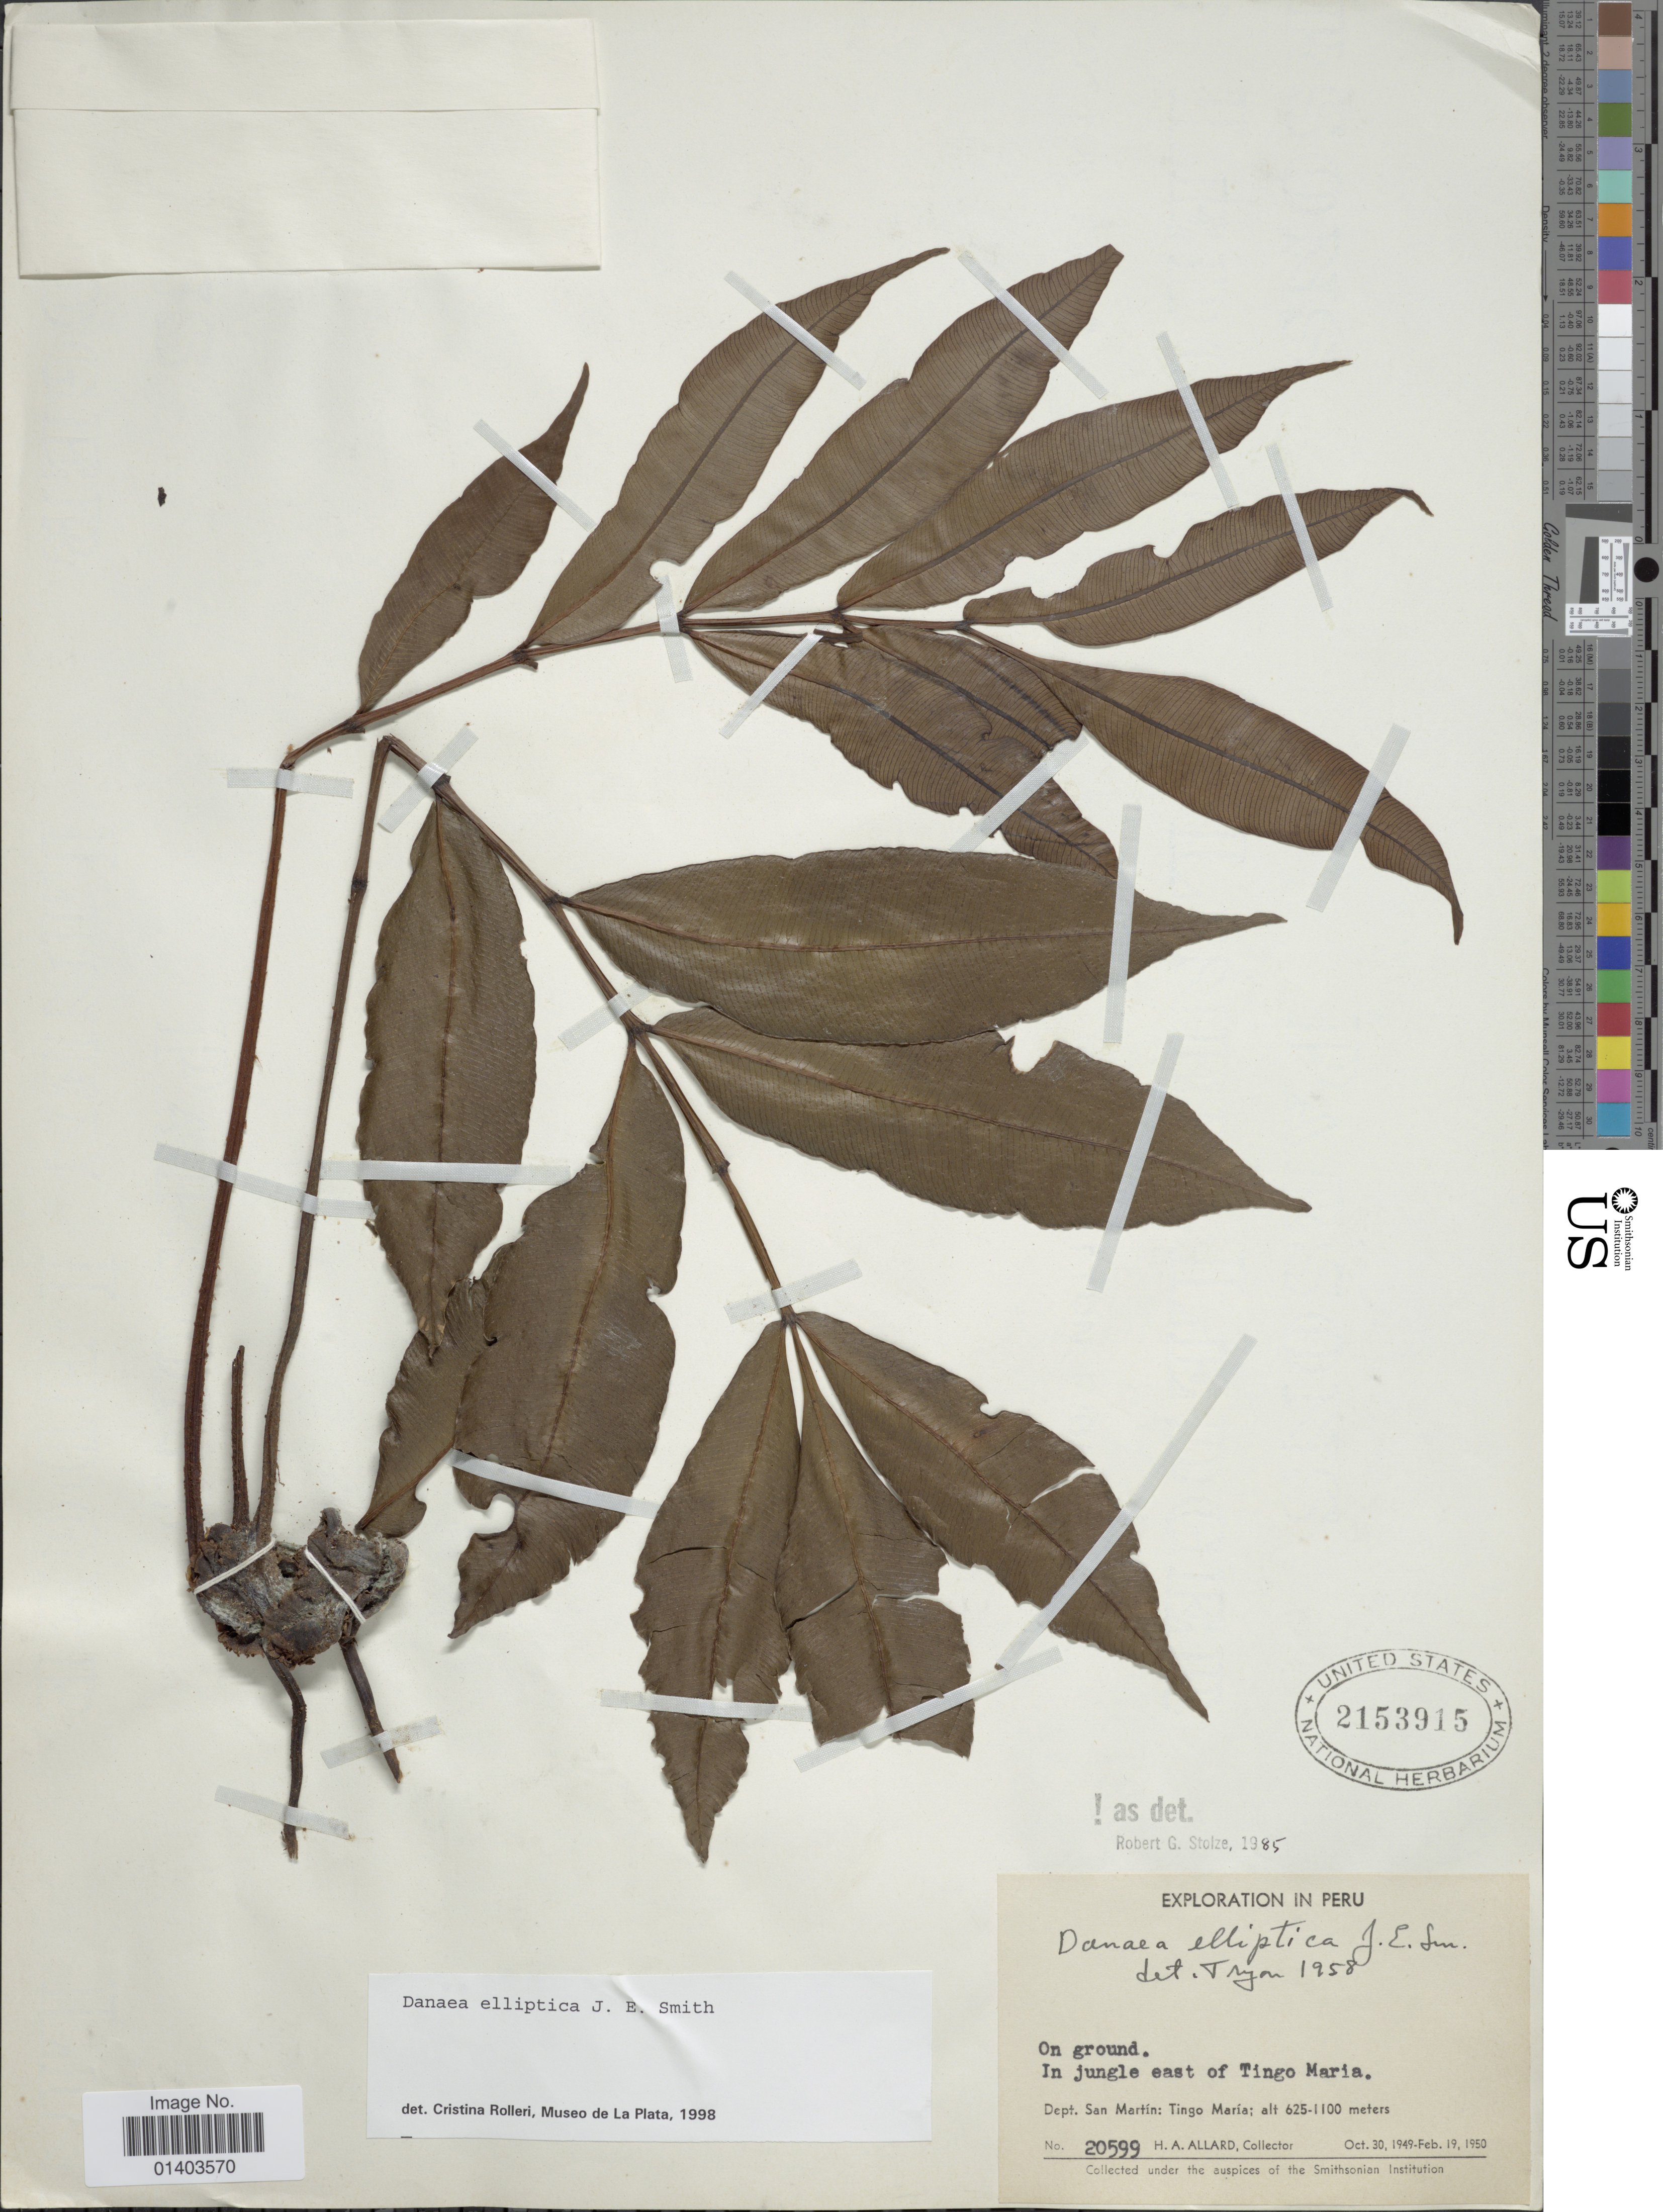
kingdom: Plantae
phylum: Tracheophyta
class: Polypodiopsida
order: Marattiales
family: Marattiaceae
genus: Danaea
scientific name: Danaea elliptica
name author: Sm.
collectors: H. A. Allard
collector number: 20599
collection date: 1949-10-30/1950-02-19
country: Peru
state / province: San Martín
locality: In jungle East of Tingo Maria, Dept San Martin: Tingo María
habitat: on ground, in jungle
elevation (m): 625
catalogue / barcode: US 2153915